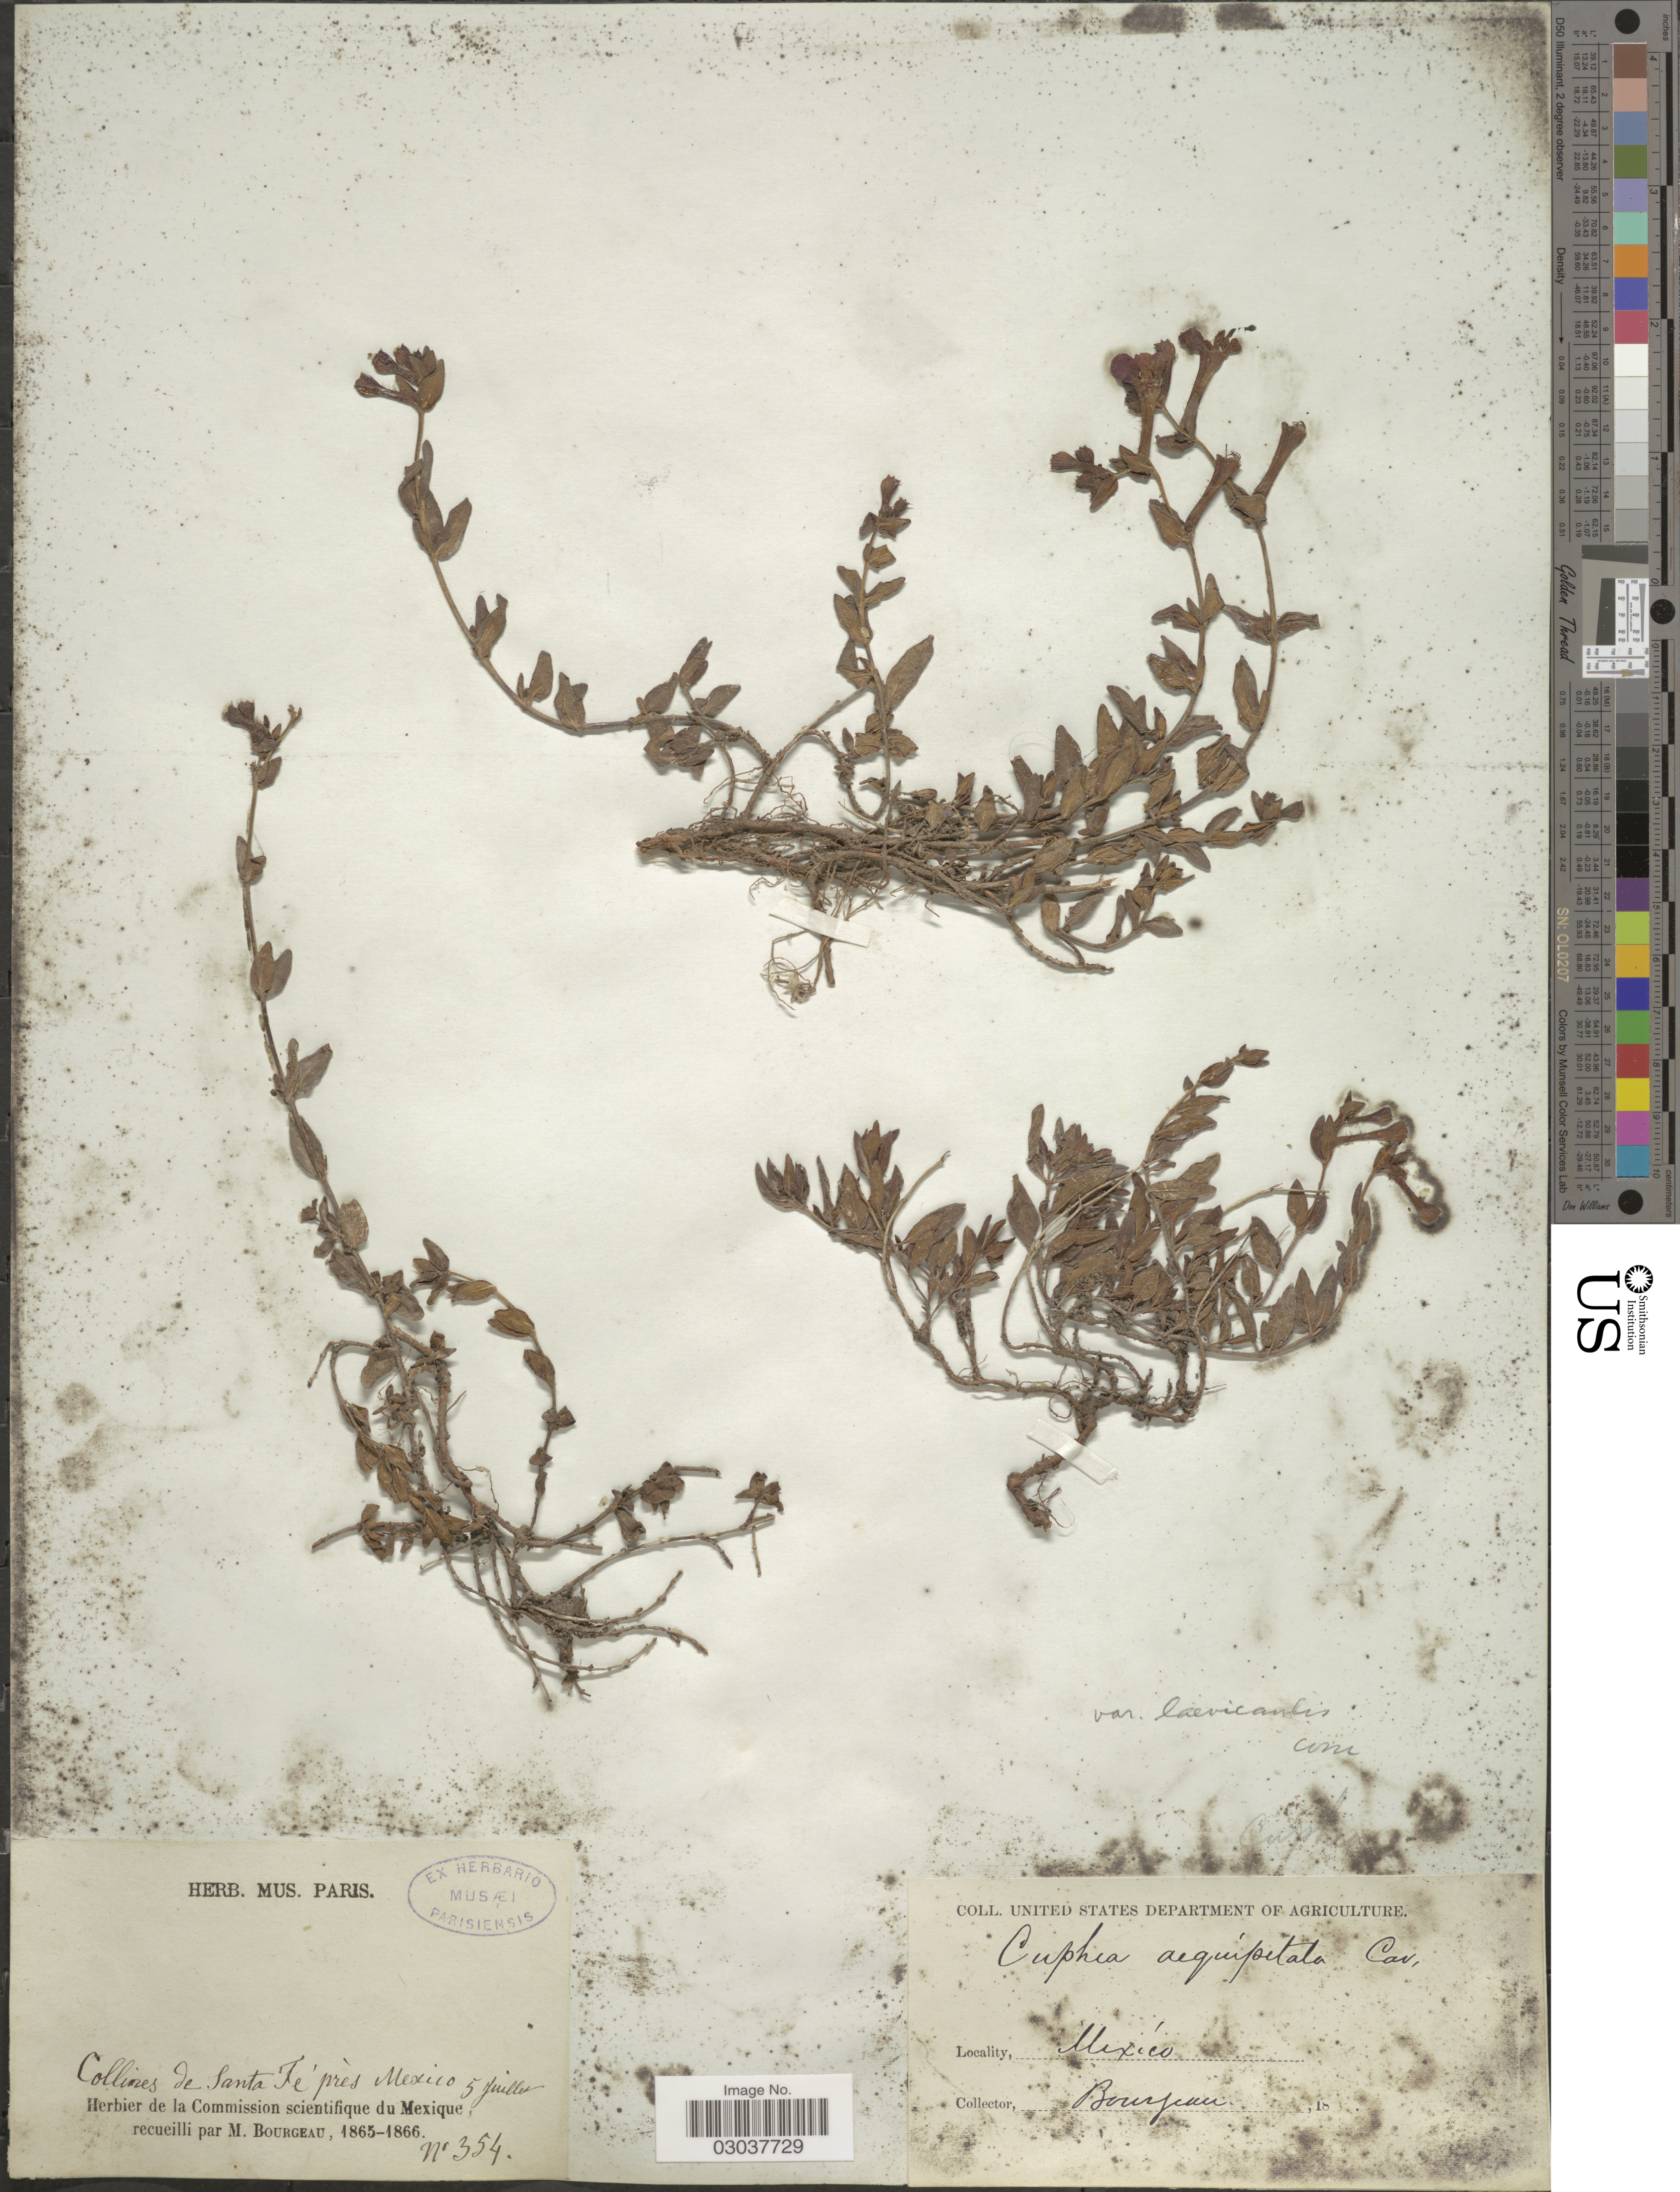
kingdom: Plantae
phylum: Tracheophyta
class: Magnoliopsida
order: Myrtales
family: Lythraceae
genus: Cuphea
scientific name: Cuphea aequipetala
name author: Cav.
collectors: M. Bourgeau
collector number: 354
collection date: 1865-07-05/1866-07-05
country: Mexico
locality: Collines de Santa Fé près Mexico.